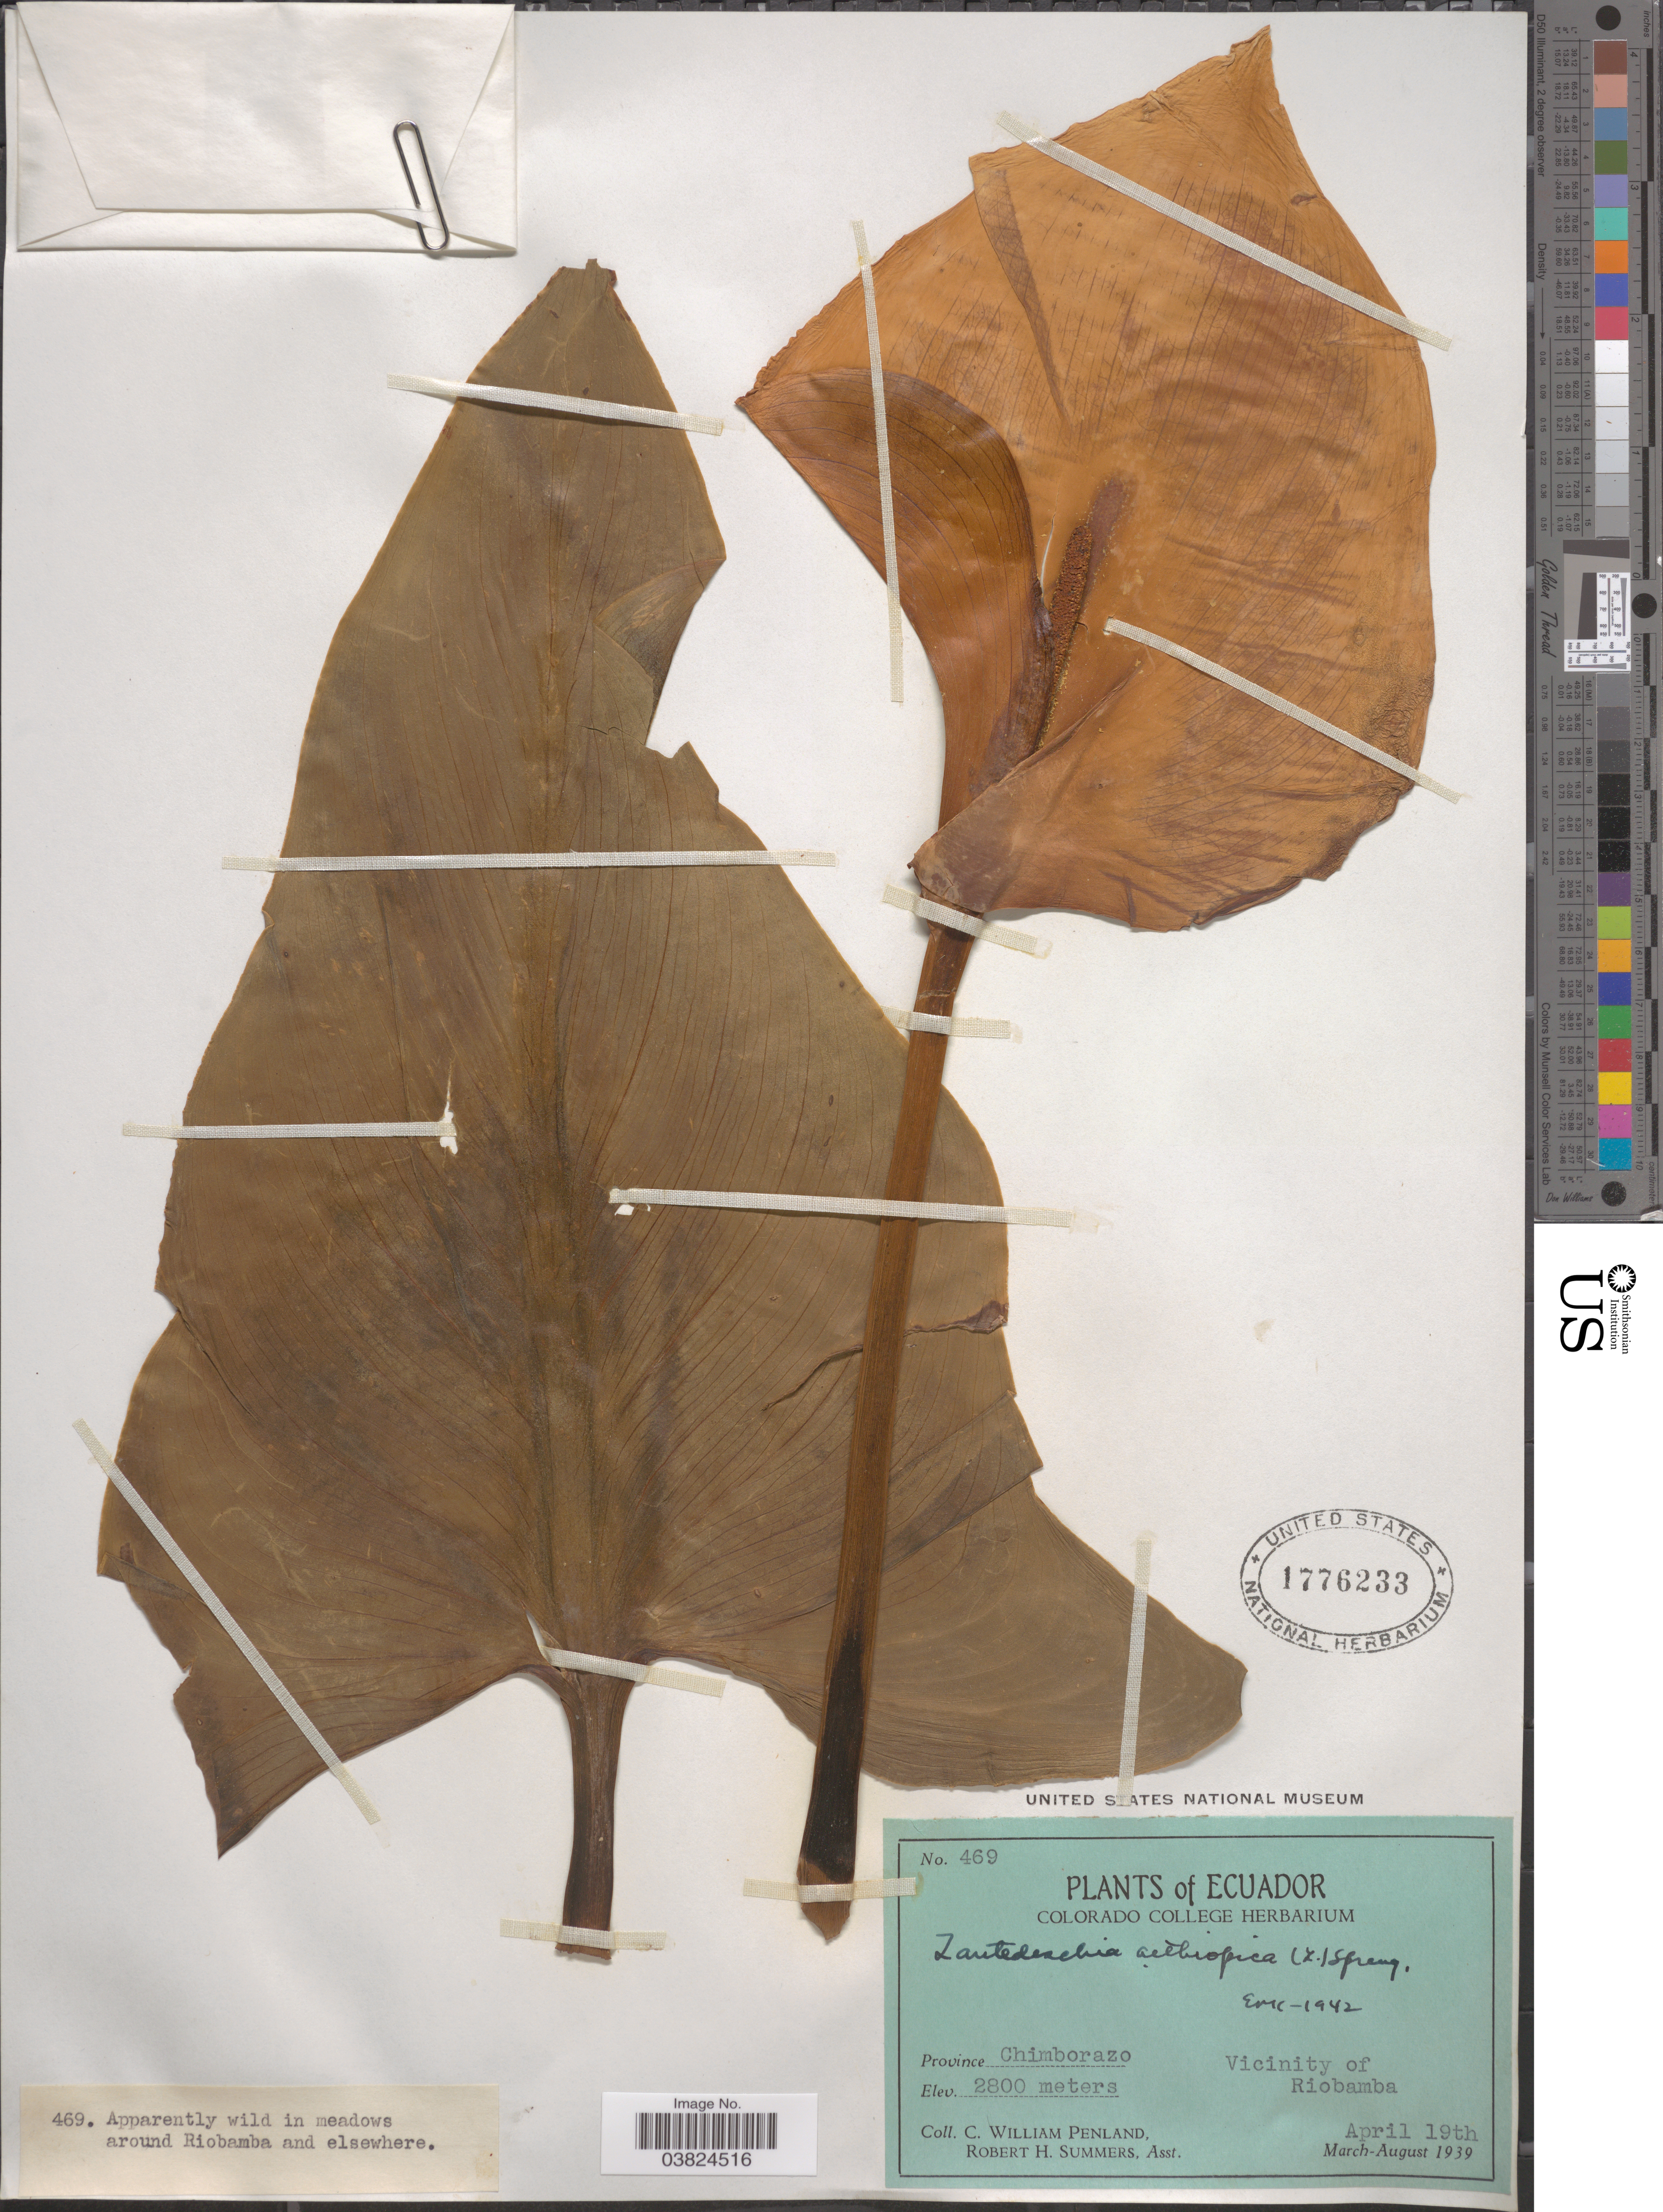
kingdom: Plantae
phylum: Tracheophyta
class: Liliopsida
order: Alismatales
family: Araceae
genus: Zantedeschia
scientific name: Zantedeschia aethiopica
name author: (L.) Spreng.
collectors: C. W. Penland & R. Summers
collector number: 469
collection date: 1939-04-19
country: Ecuador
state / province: Chimborazo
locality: Vicinity of Riobamba.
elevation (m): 2800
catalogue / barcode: US 1776233